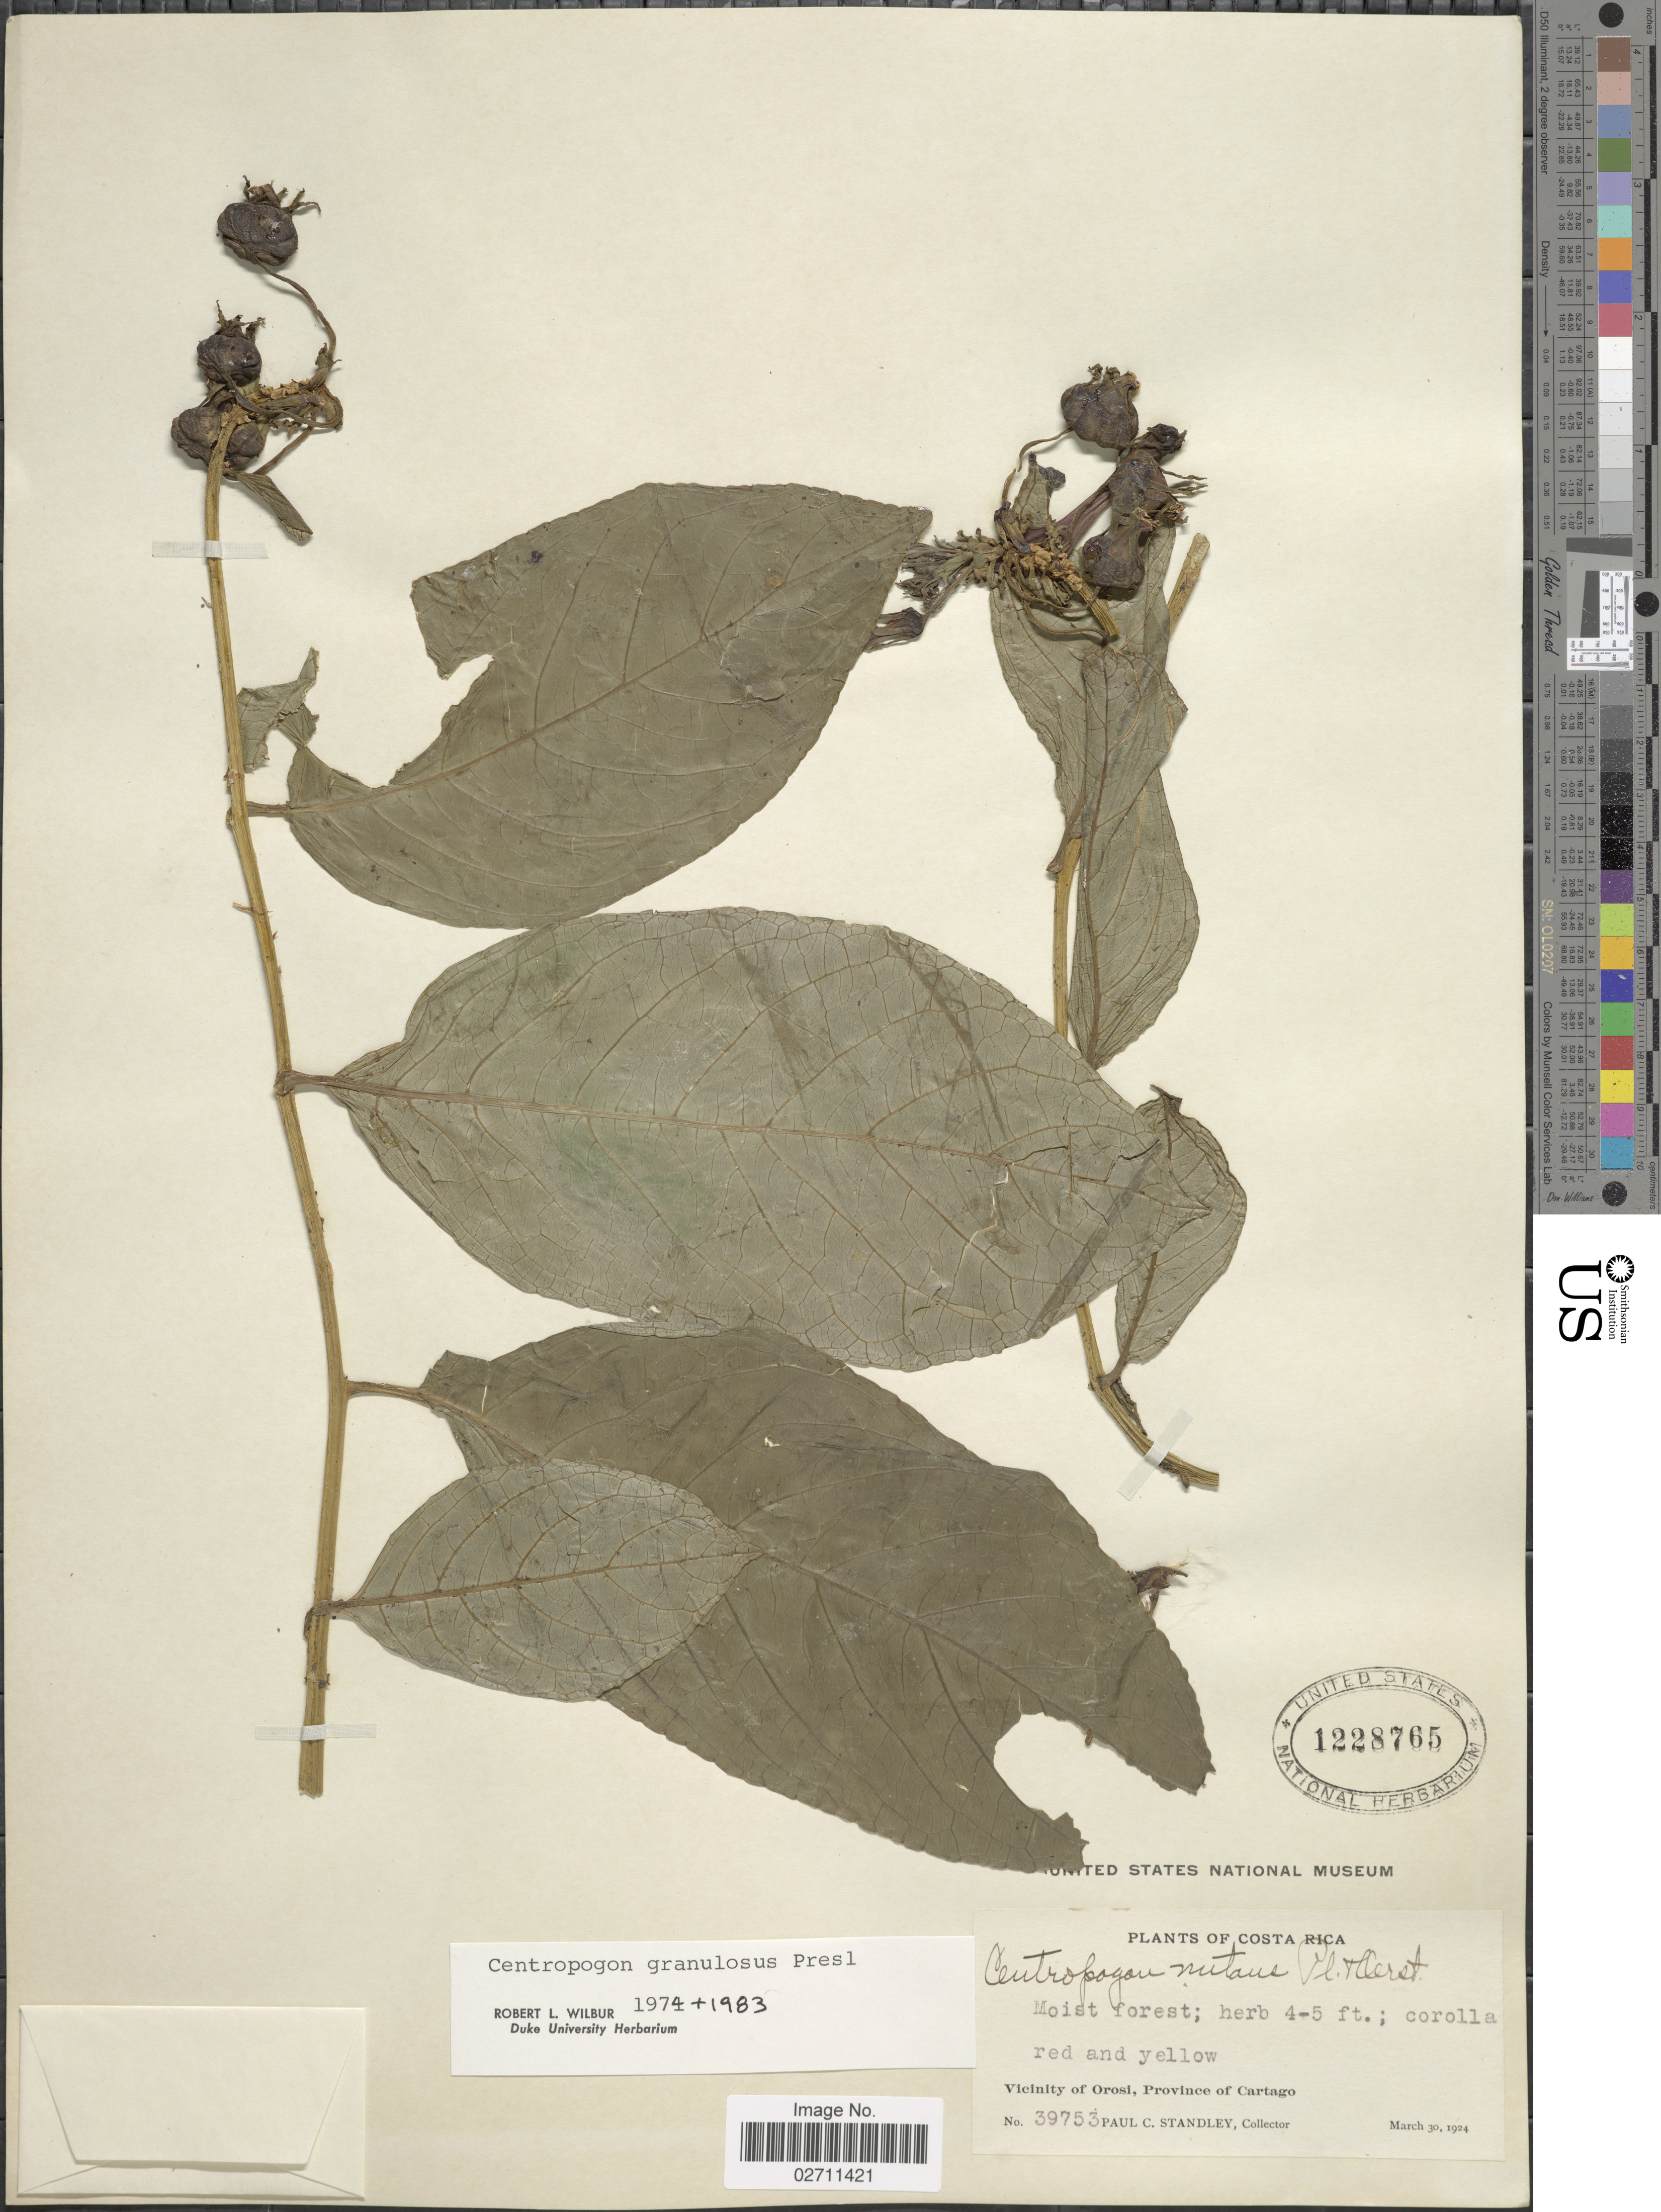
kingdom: Plantae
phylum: Tracheophyta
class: Magnoliopsida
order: Asterales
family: Campanulaceae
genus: Centropogon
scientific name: Centropogon granulosus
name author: C. Presl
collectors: P. C. Standley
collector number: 39753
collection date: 1924-03-30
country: Costa Rica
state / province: Cartago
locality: Vicinity of Orosi.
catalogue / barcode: US 1228765